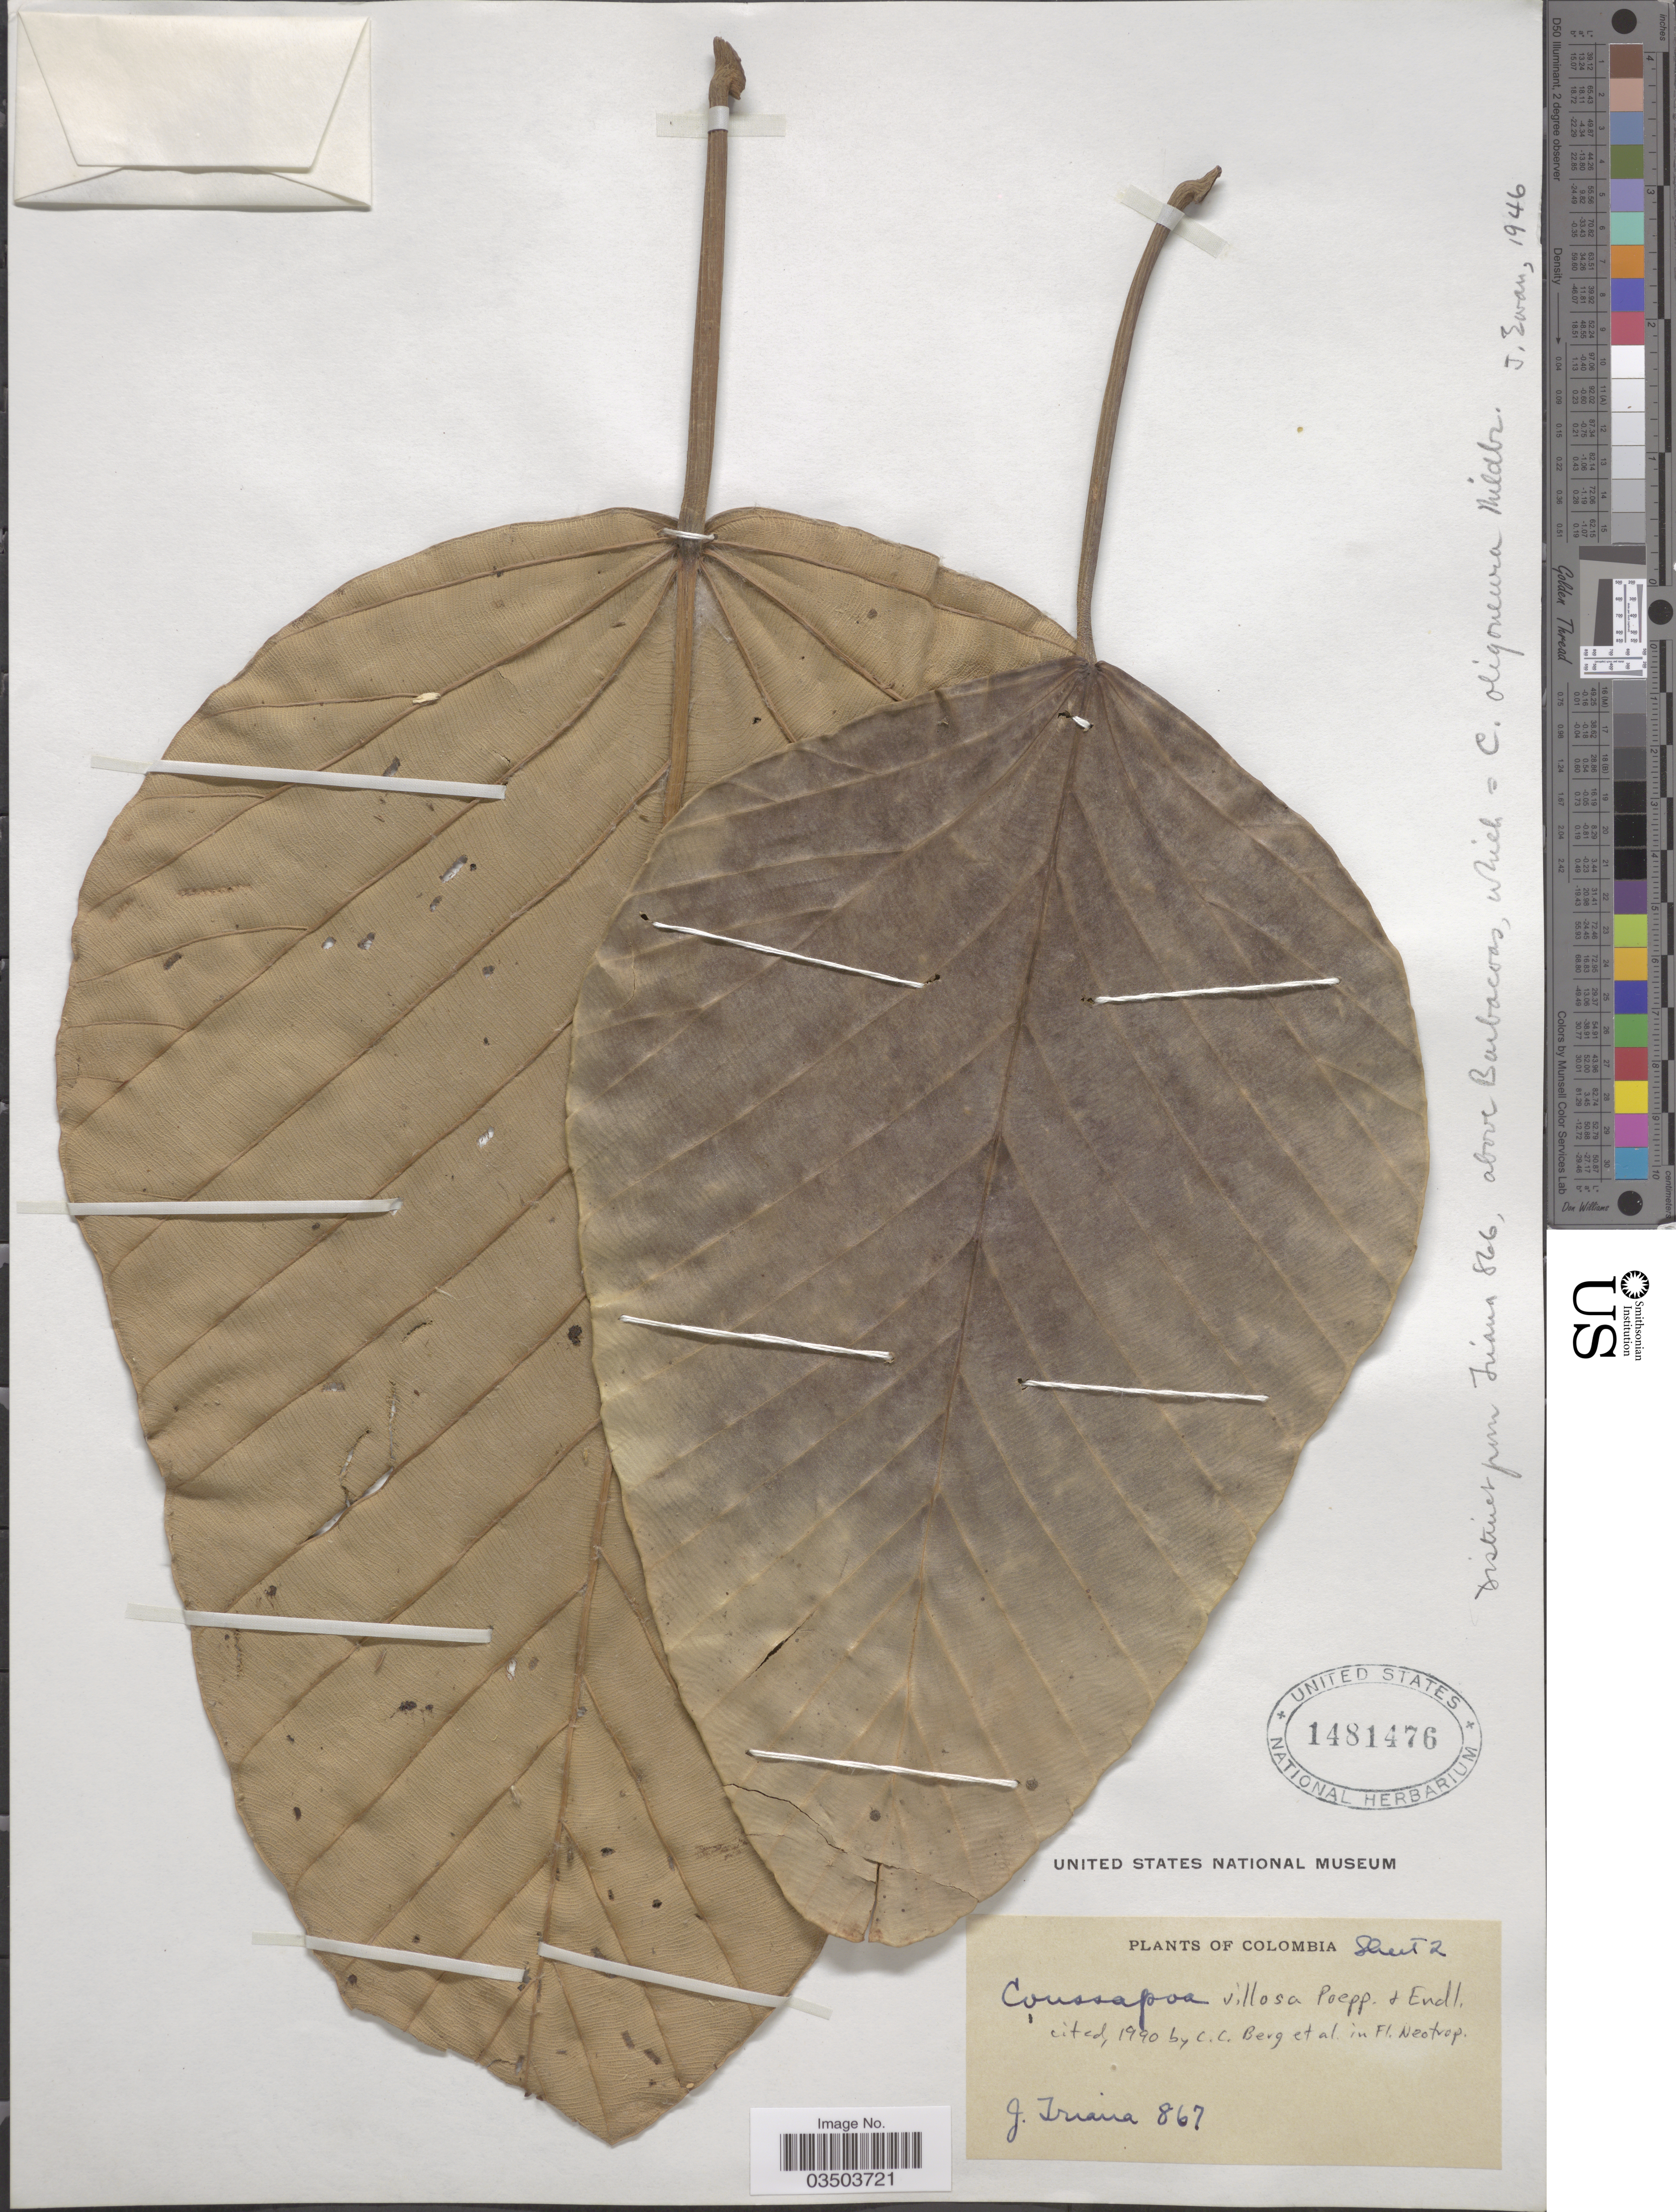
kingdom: Plantae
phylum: Tracheophyta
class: Magnoliopsida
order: Rosales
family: Urticaceae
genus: Coussapoa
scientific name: Coussapoa villosa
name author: Poepp. & Endl.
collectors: J. Triana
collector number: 867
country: Colombia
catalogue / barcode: US 1481476